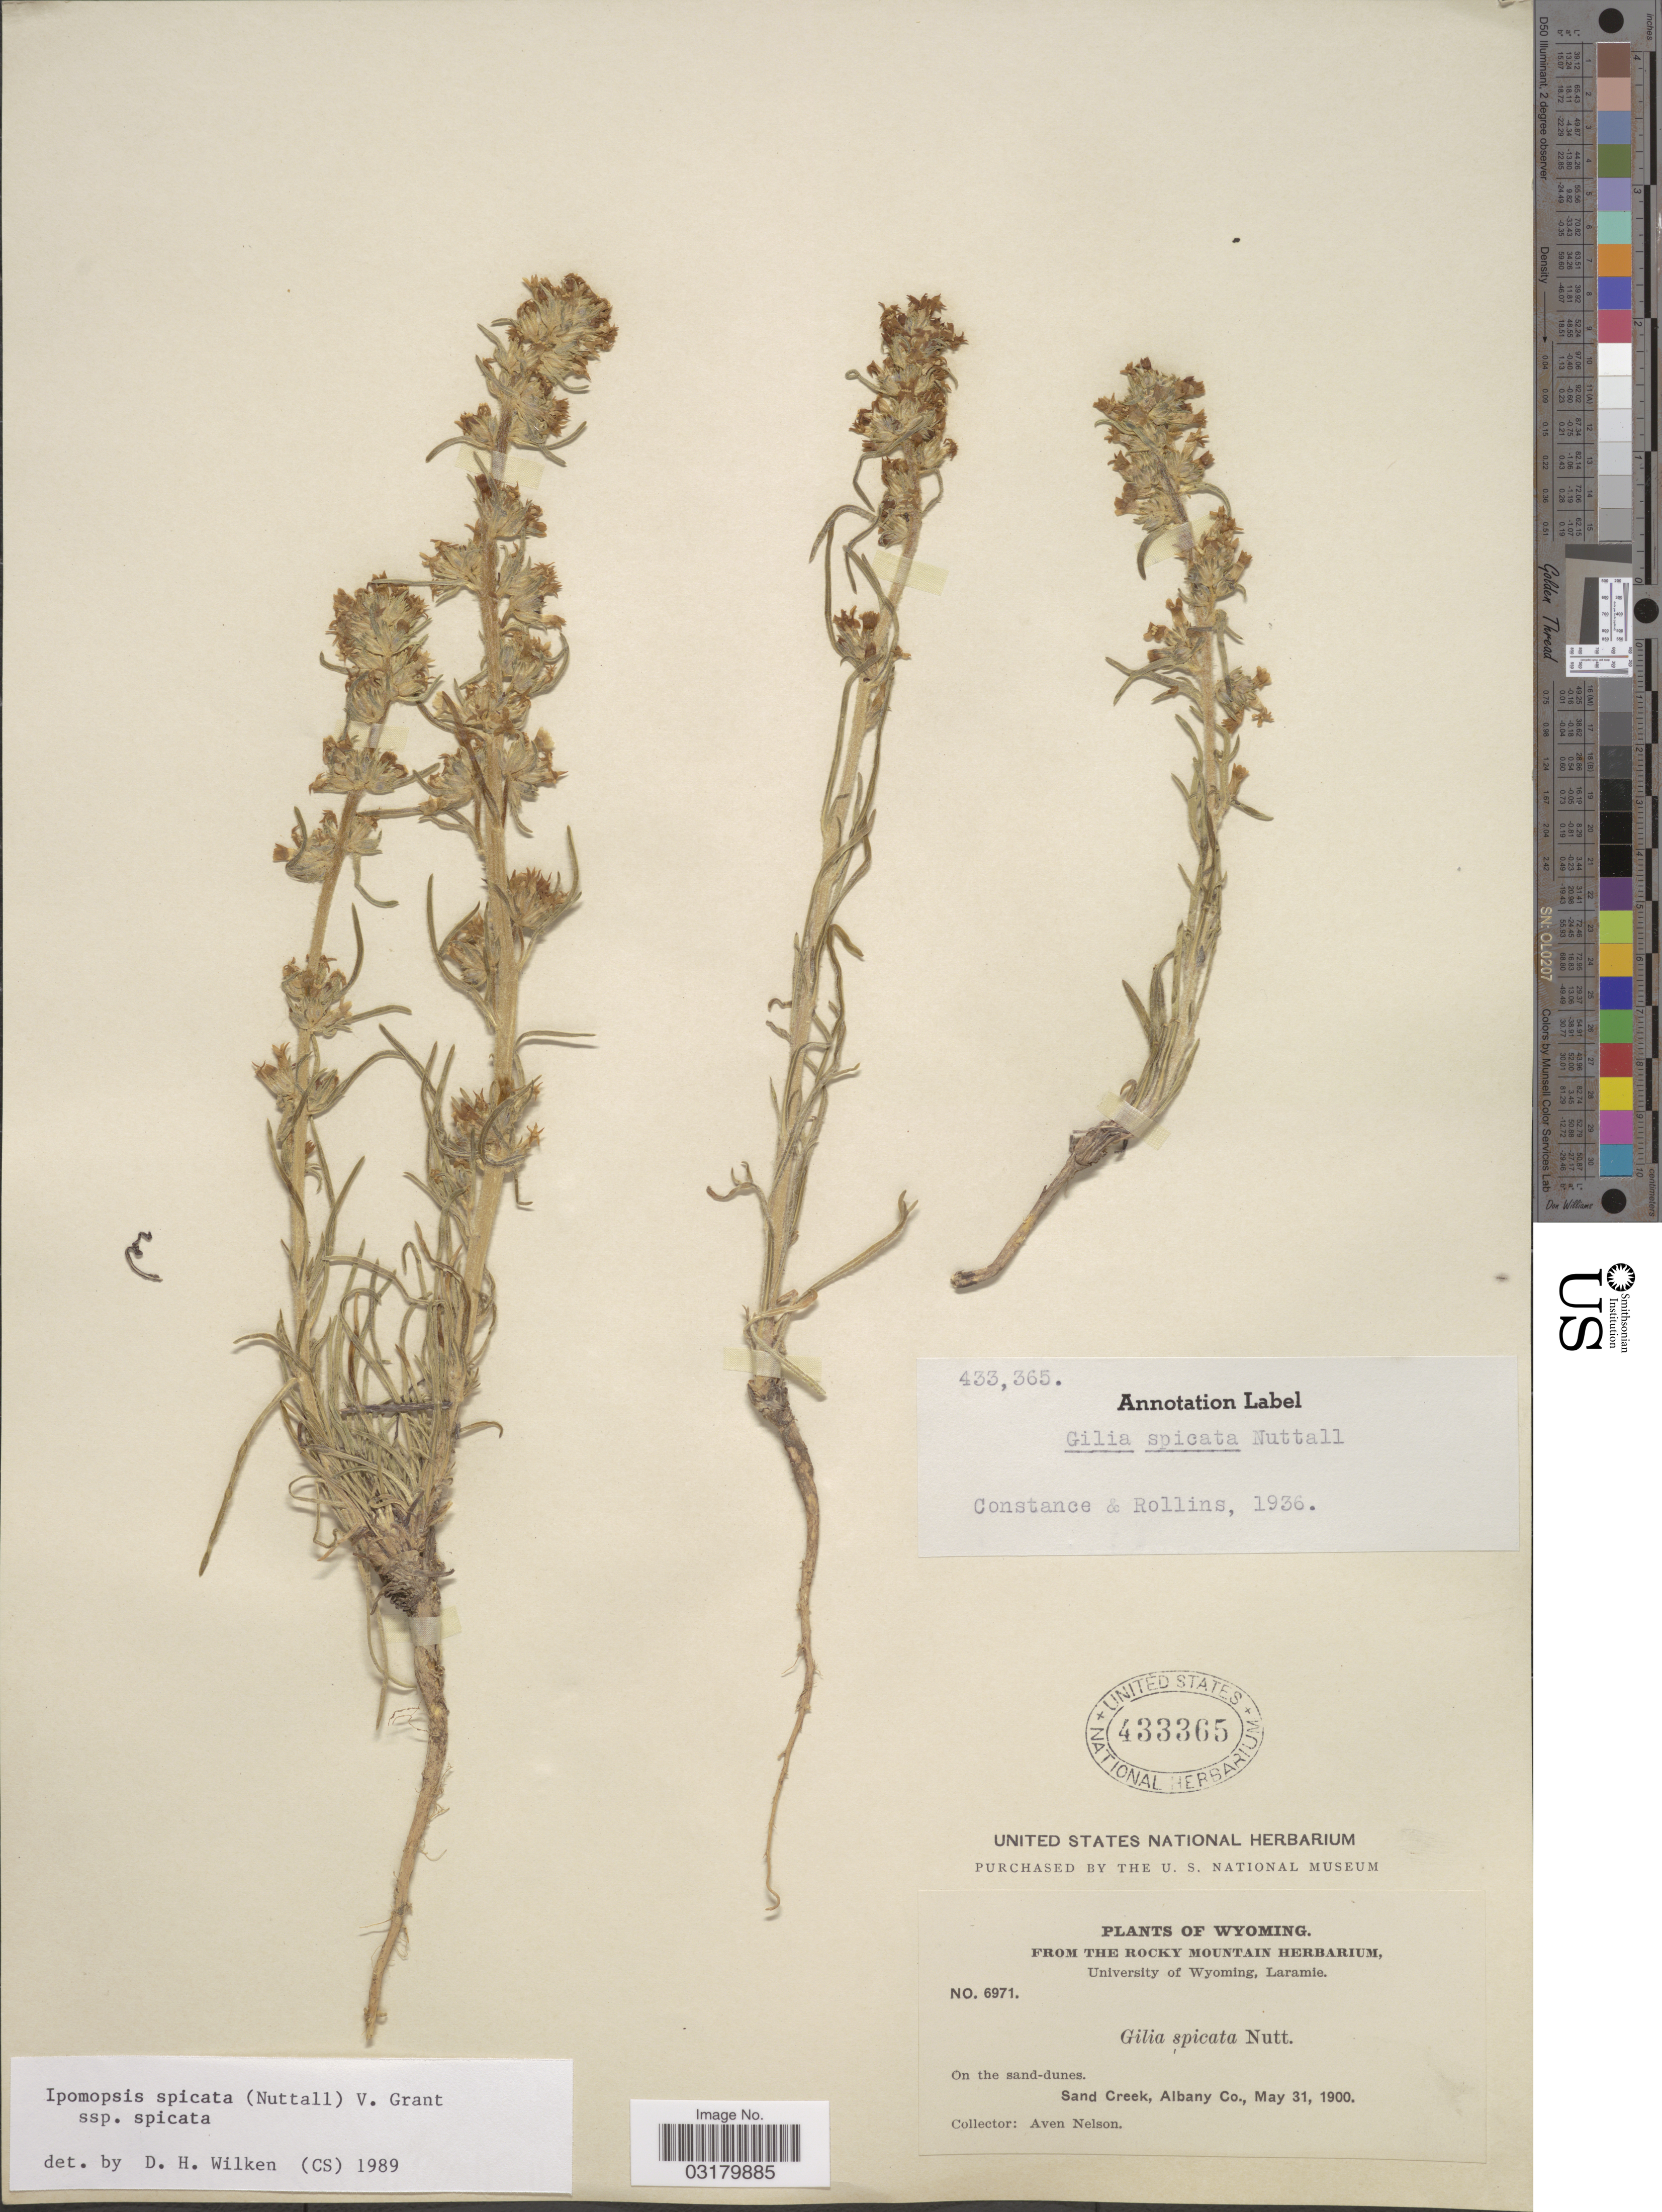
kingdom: Plantae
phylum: Tracheophyta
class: Magnoliopsida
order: Ericales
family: Polemoniaceae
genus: Ipomopsis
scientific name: Ipomopsis spicata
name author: (Nutt.) V.E. Grant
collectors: A. Nelson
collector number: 6971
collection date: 1900-05-31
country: United States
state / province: Wyoming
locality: On the sand-dunes. Sand Creek, Albany Co.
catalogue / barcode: US 433365